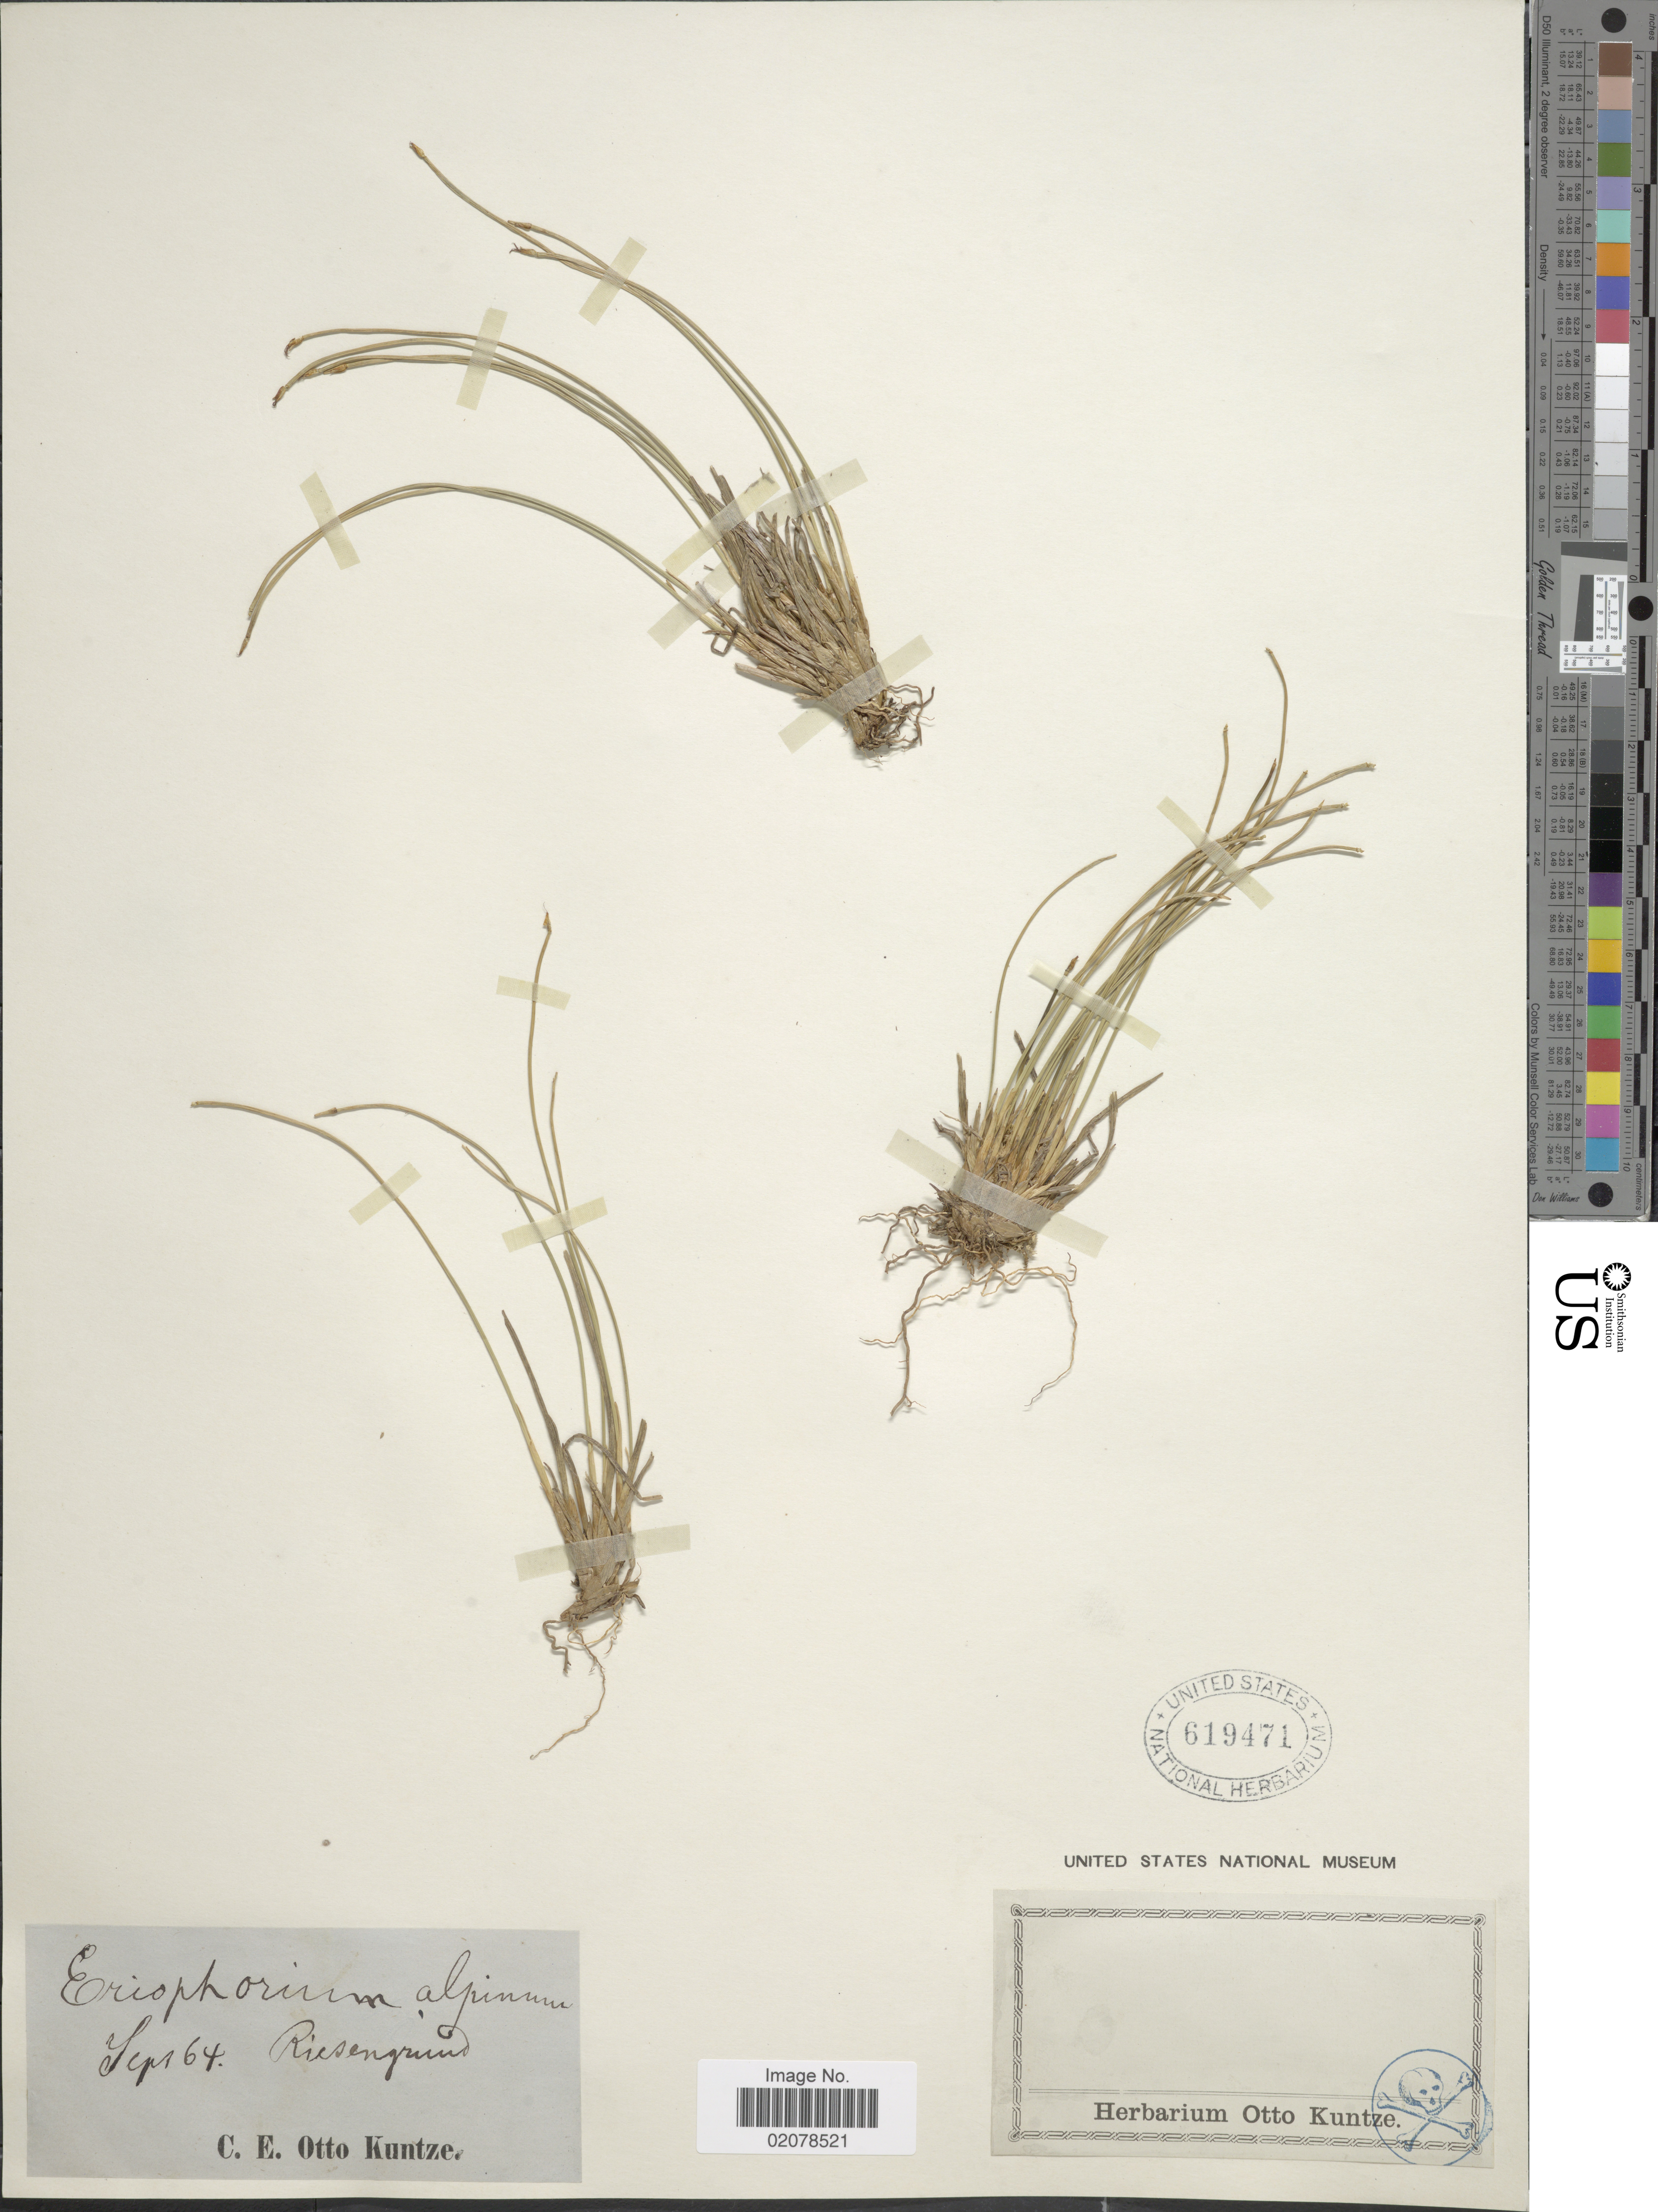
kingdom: Plantae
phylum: Tracheophyta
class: Liliopsida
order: Poales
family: Cyperaceae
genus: Trichophorum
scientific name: Trichophorum alpinum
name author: (L.) Pers.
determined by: Strong, M. T., (US), Smithsonian Institution - National Museum of Natural History (UNITED STATES)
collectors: C.E.O. Kuntze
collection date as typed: Transcribed d/m/y: /9/64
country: Czechia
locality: Riesengrund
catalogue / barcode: US 619471